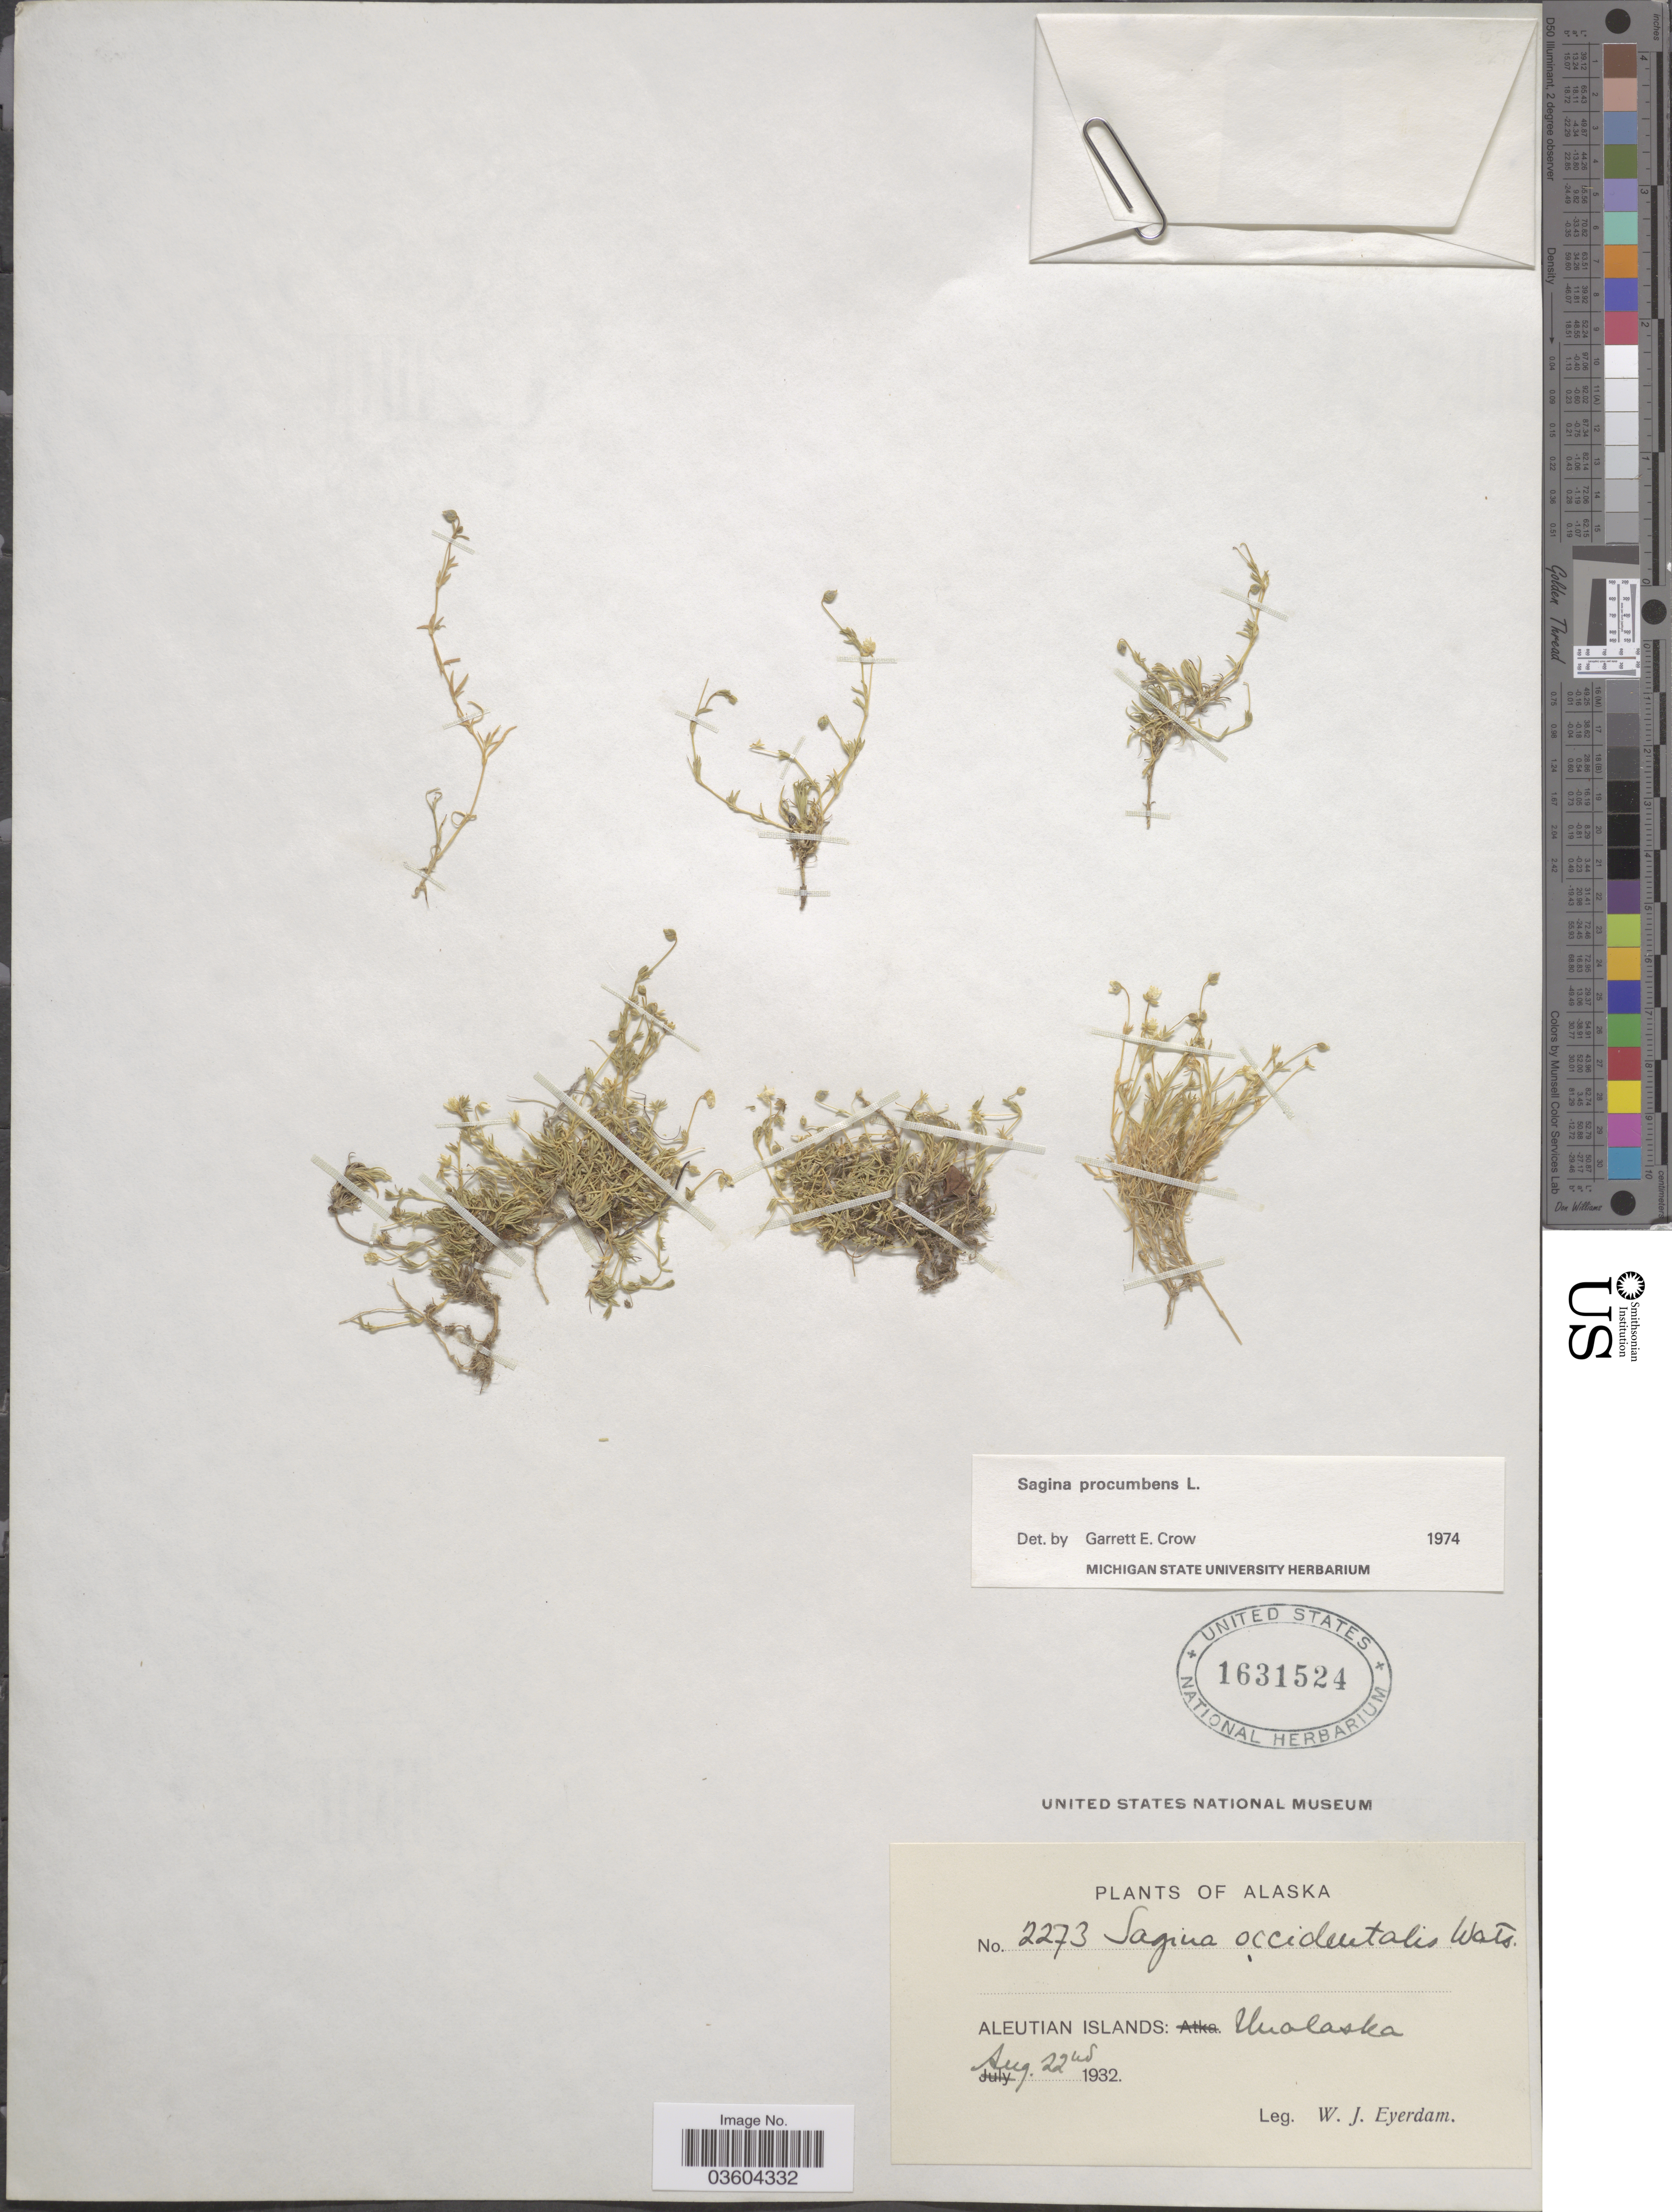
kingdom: Plantae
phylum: Tracheophyta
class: Magnoliopsida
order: Caryophyllales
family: Caryophyllaceae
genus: Sagina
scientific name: Sagina procumbens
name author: L.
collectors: W. J. Eyerdam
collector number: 2273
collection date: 1932-08-22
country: United States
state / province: Alaska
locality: Aleutian Islands: Unalaska.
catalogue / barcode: US 1631524